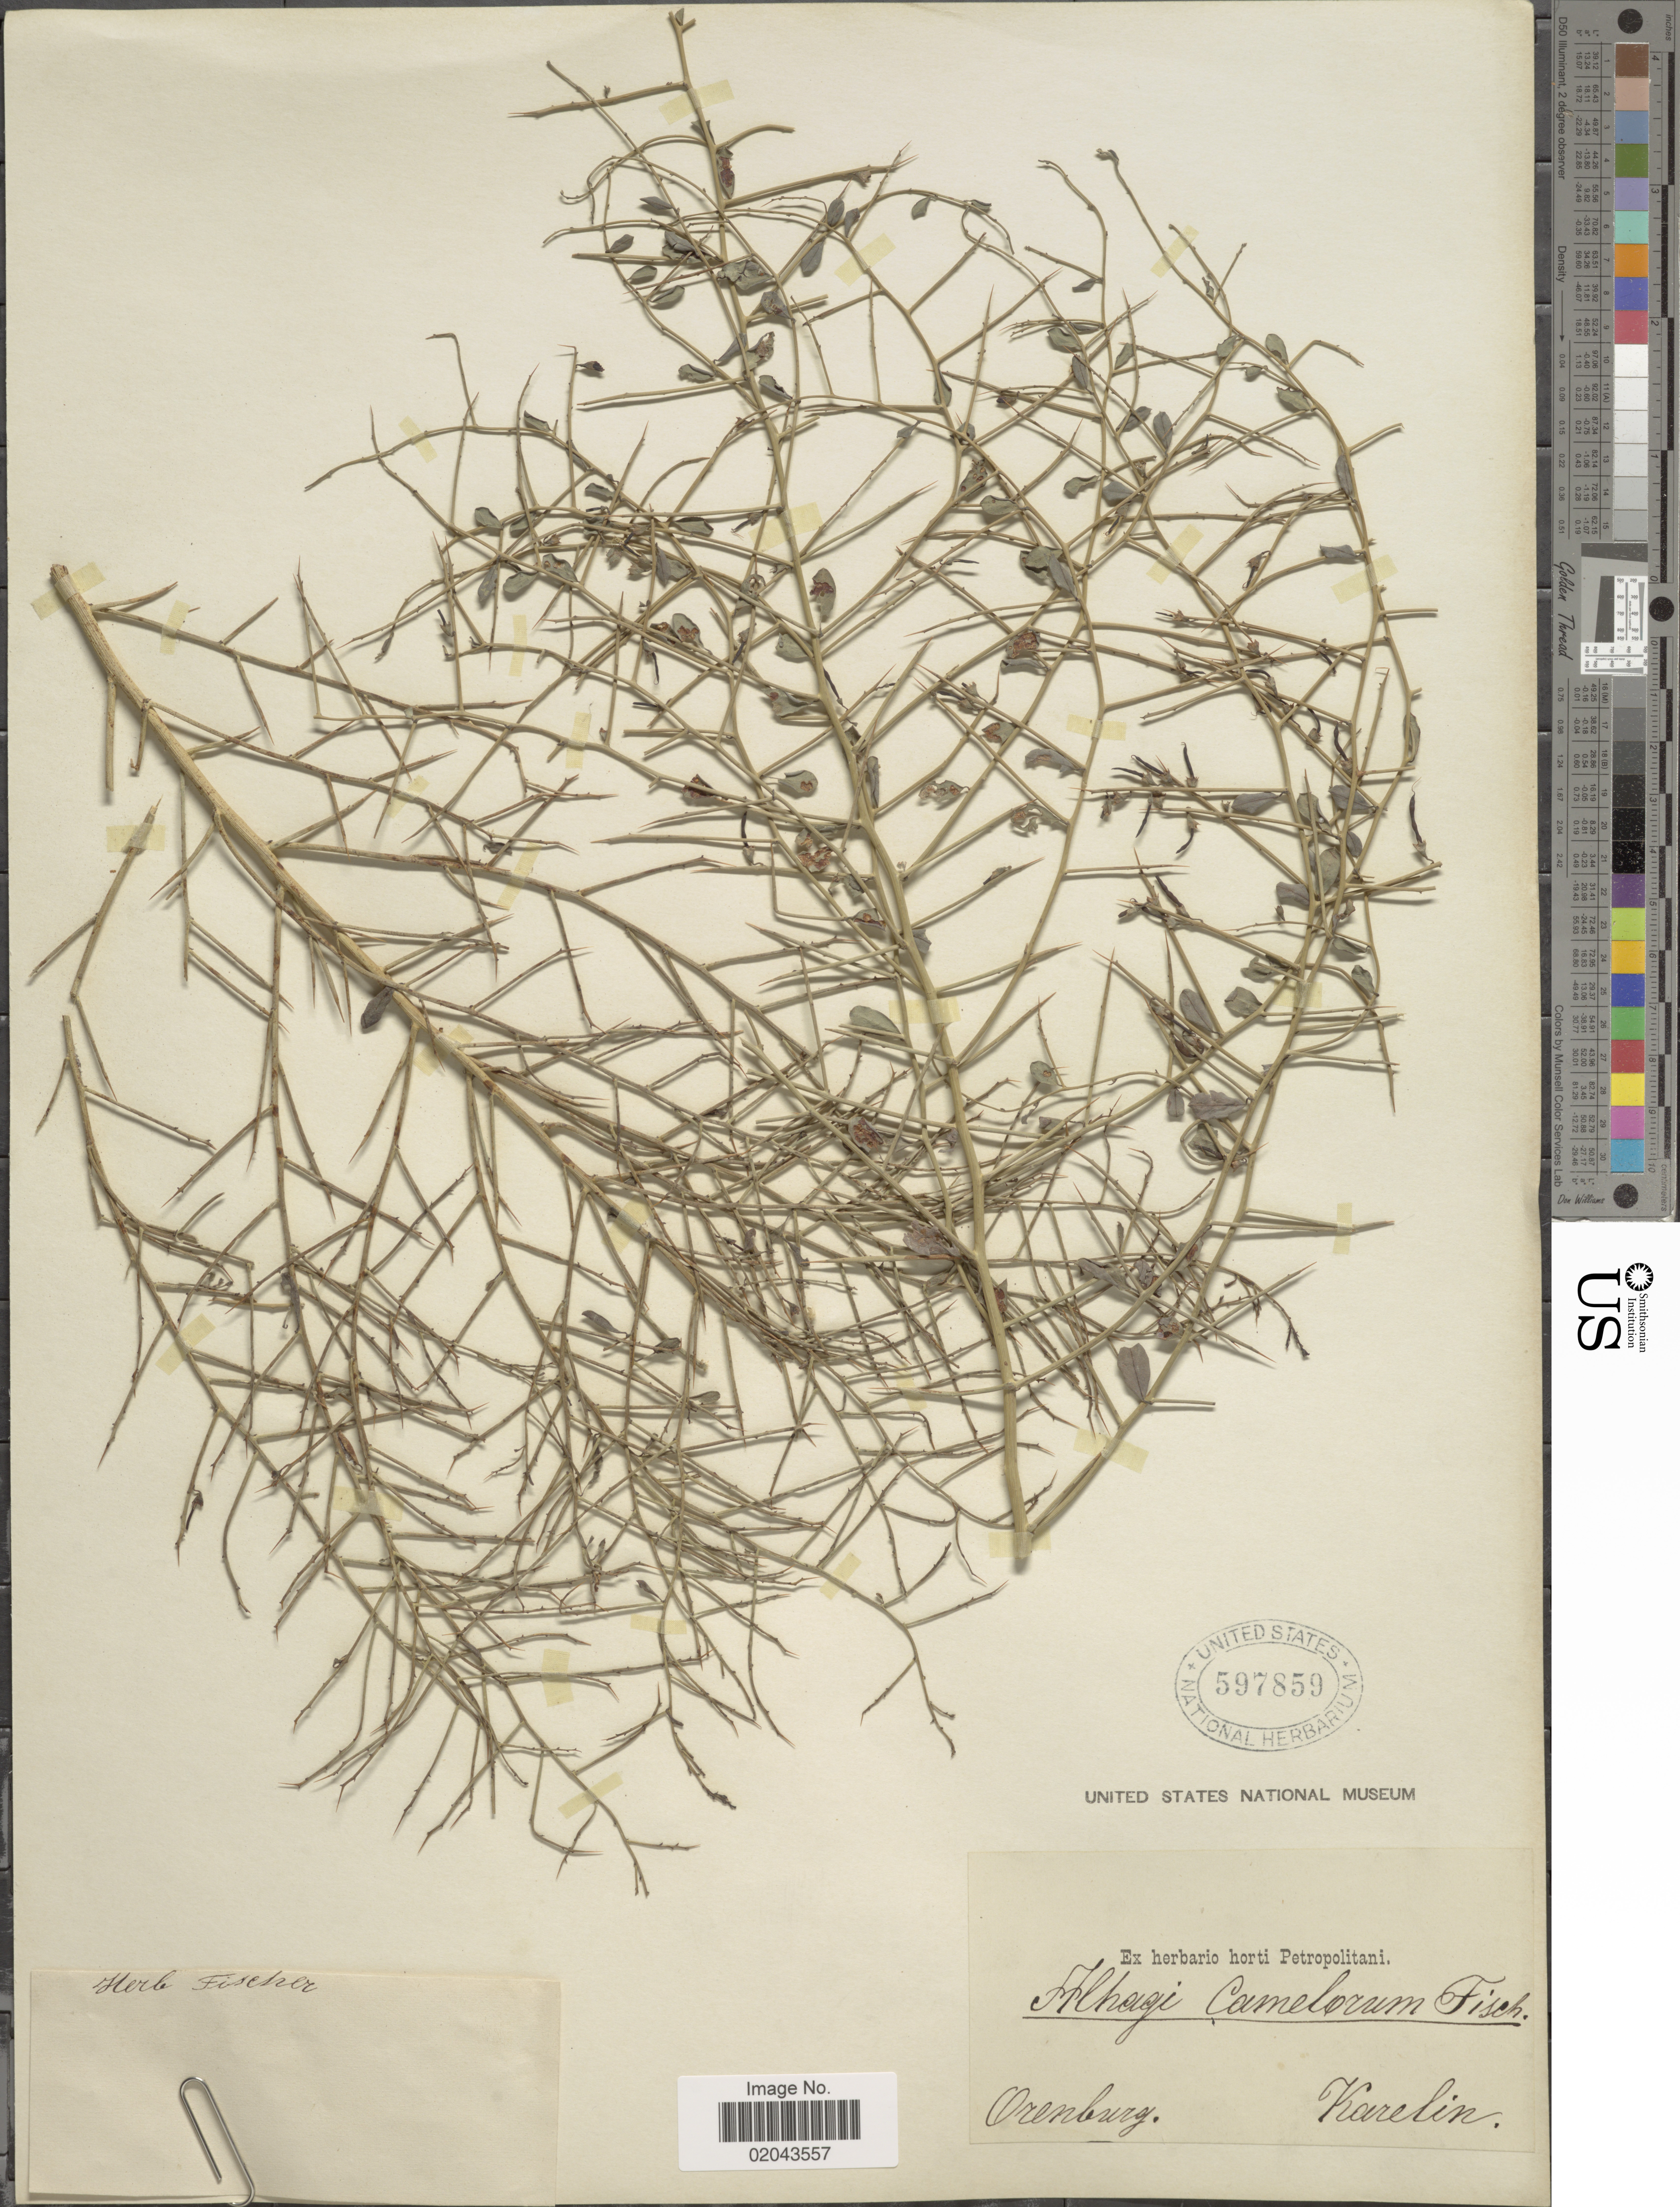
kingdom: Plantae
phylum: Tracheophyta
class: Magnoliopsida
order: Fabales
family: Fabaceae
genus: Alhagi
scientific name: Alhagi camelorum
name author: Fisch.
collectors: Karelin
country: Russian Federation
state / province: Orenburg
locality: Orenburg.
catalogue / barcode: US 597859